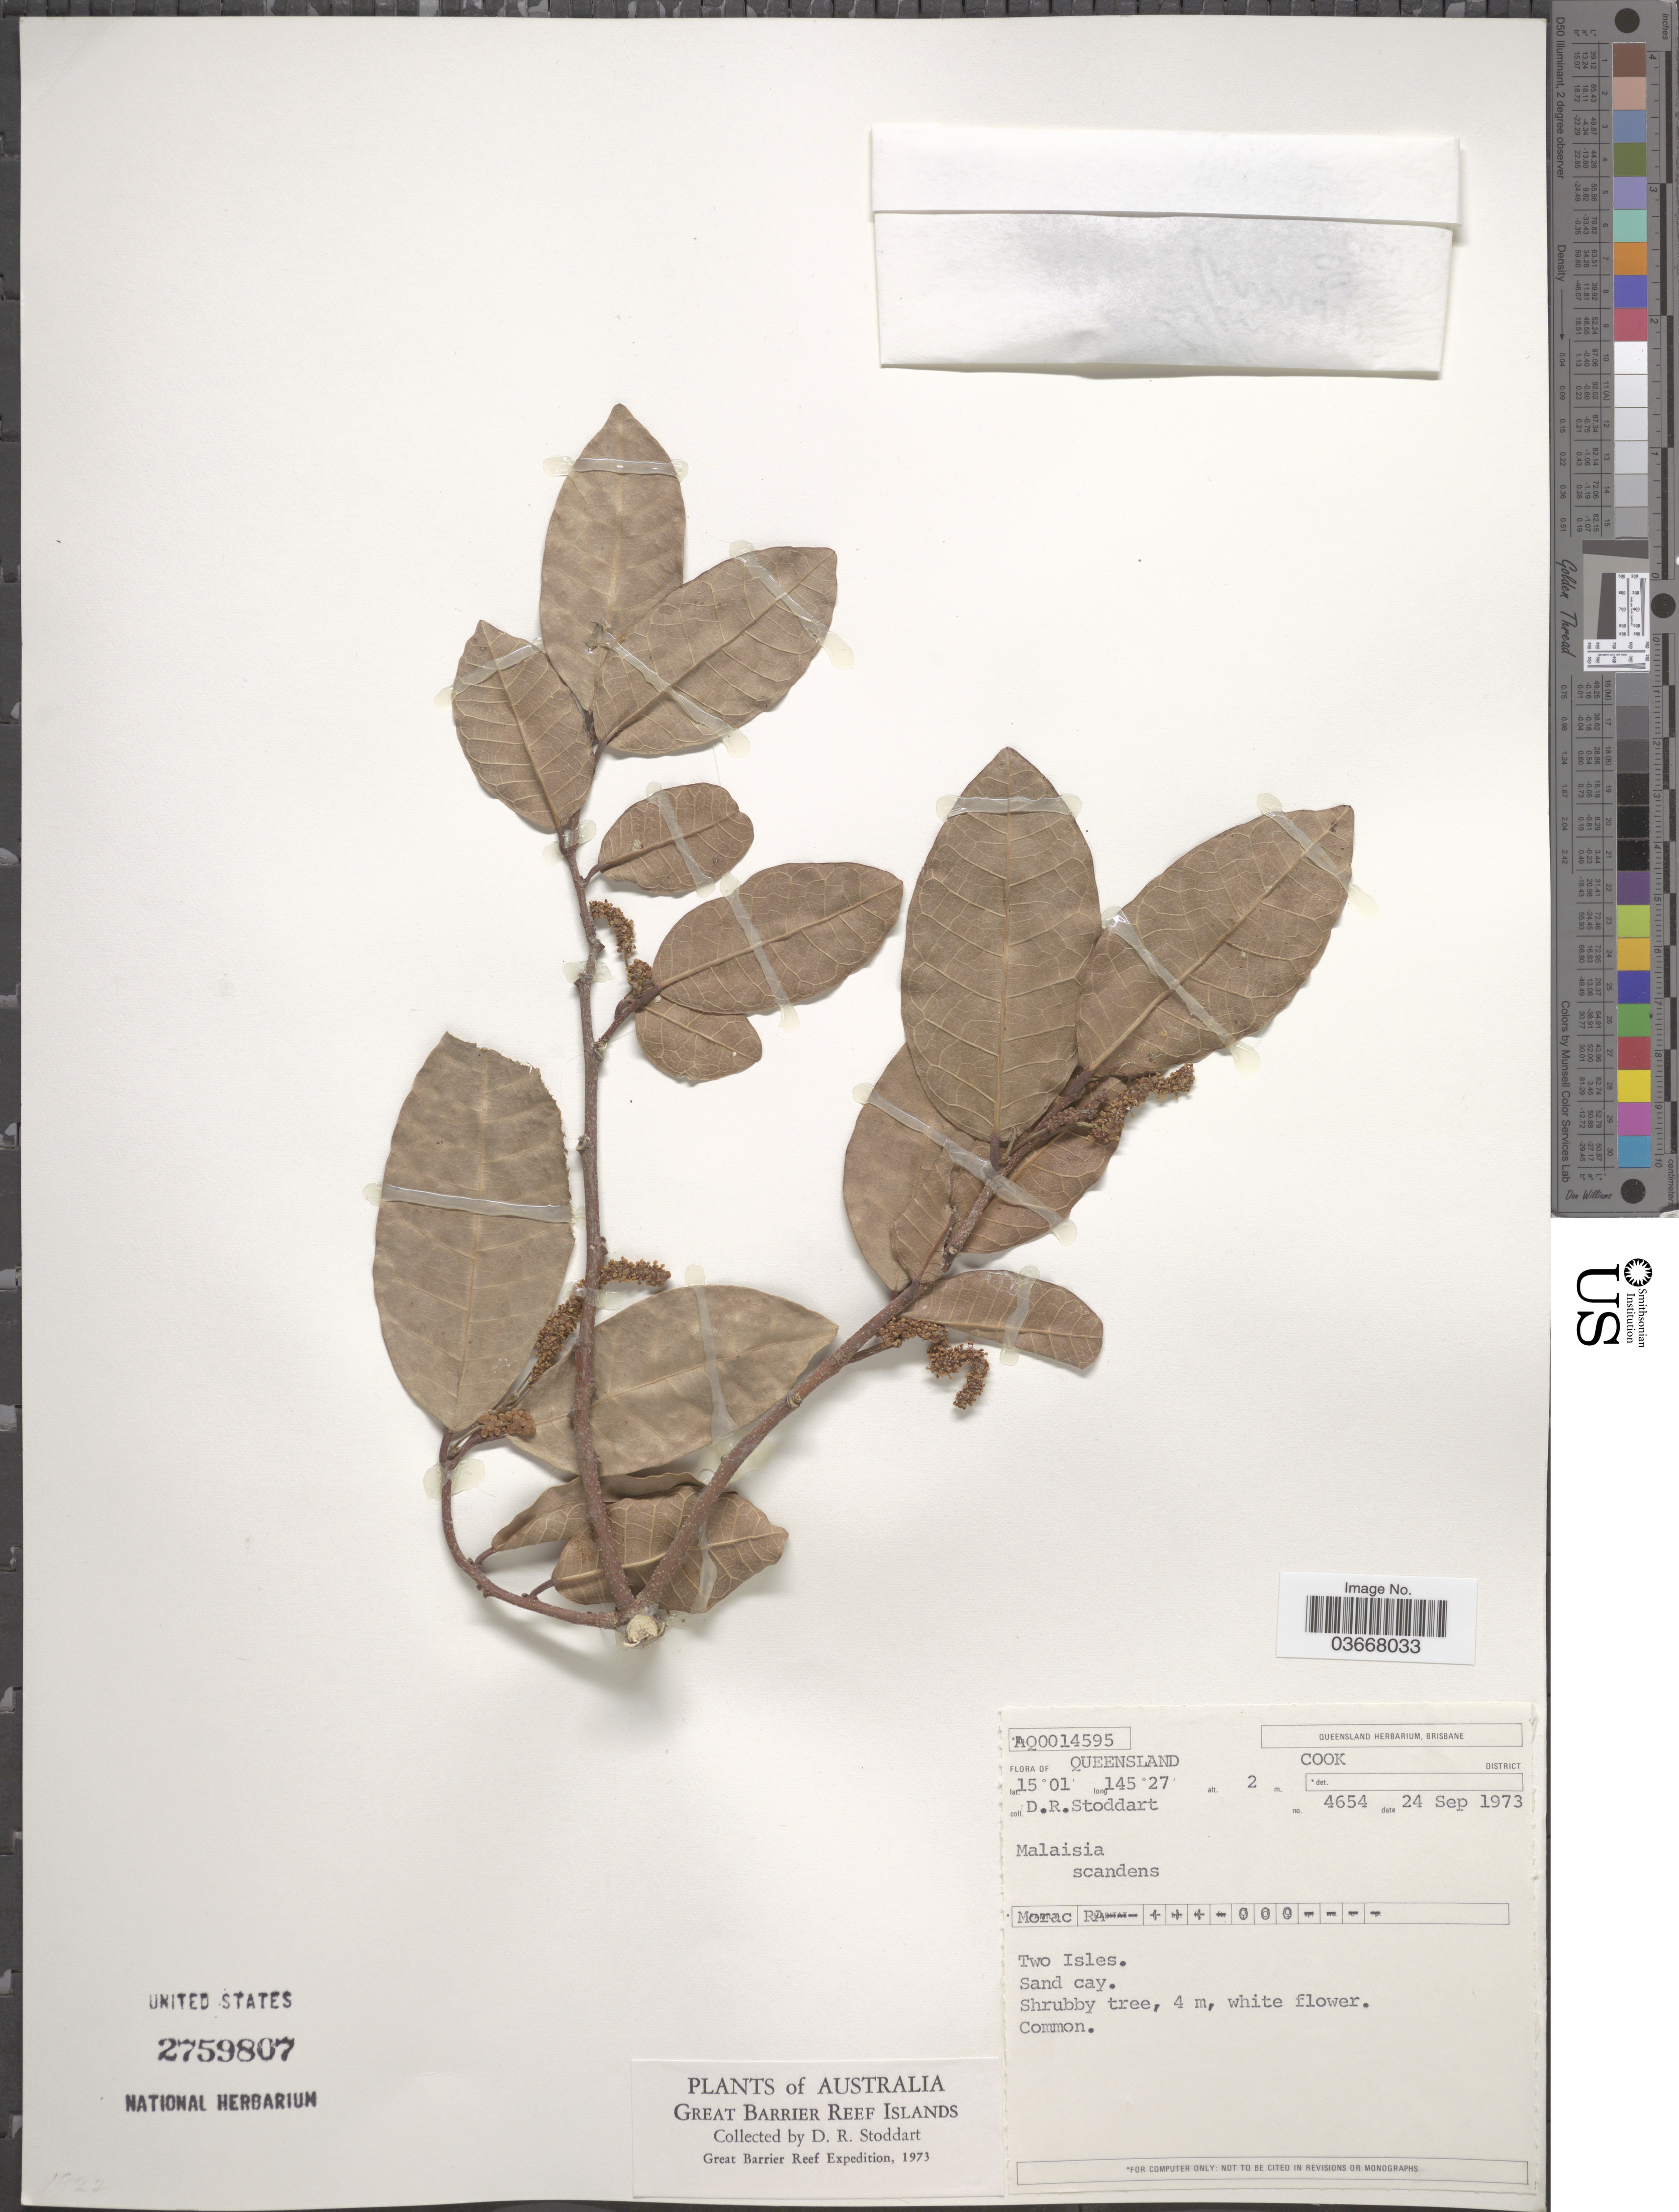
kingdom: Plantae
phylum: Tracheophyta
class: Magnoliopsida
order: Rosales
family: Moraceae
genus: Malaisia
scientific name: Malaisia scandens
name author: (Lour.) Planch.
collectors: D. R. Stoddart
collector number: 4654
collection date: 1973-09-24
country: Australia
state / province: Queensland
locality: Great Barrier Reef Islands. Cook District. Two Isles.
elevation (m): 2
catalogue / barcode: US 2759807